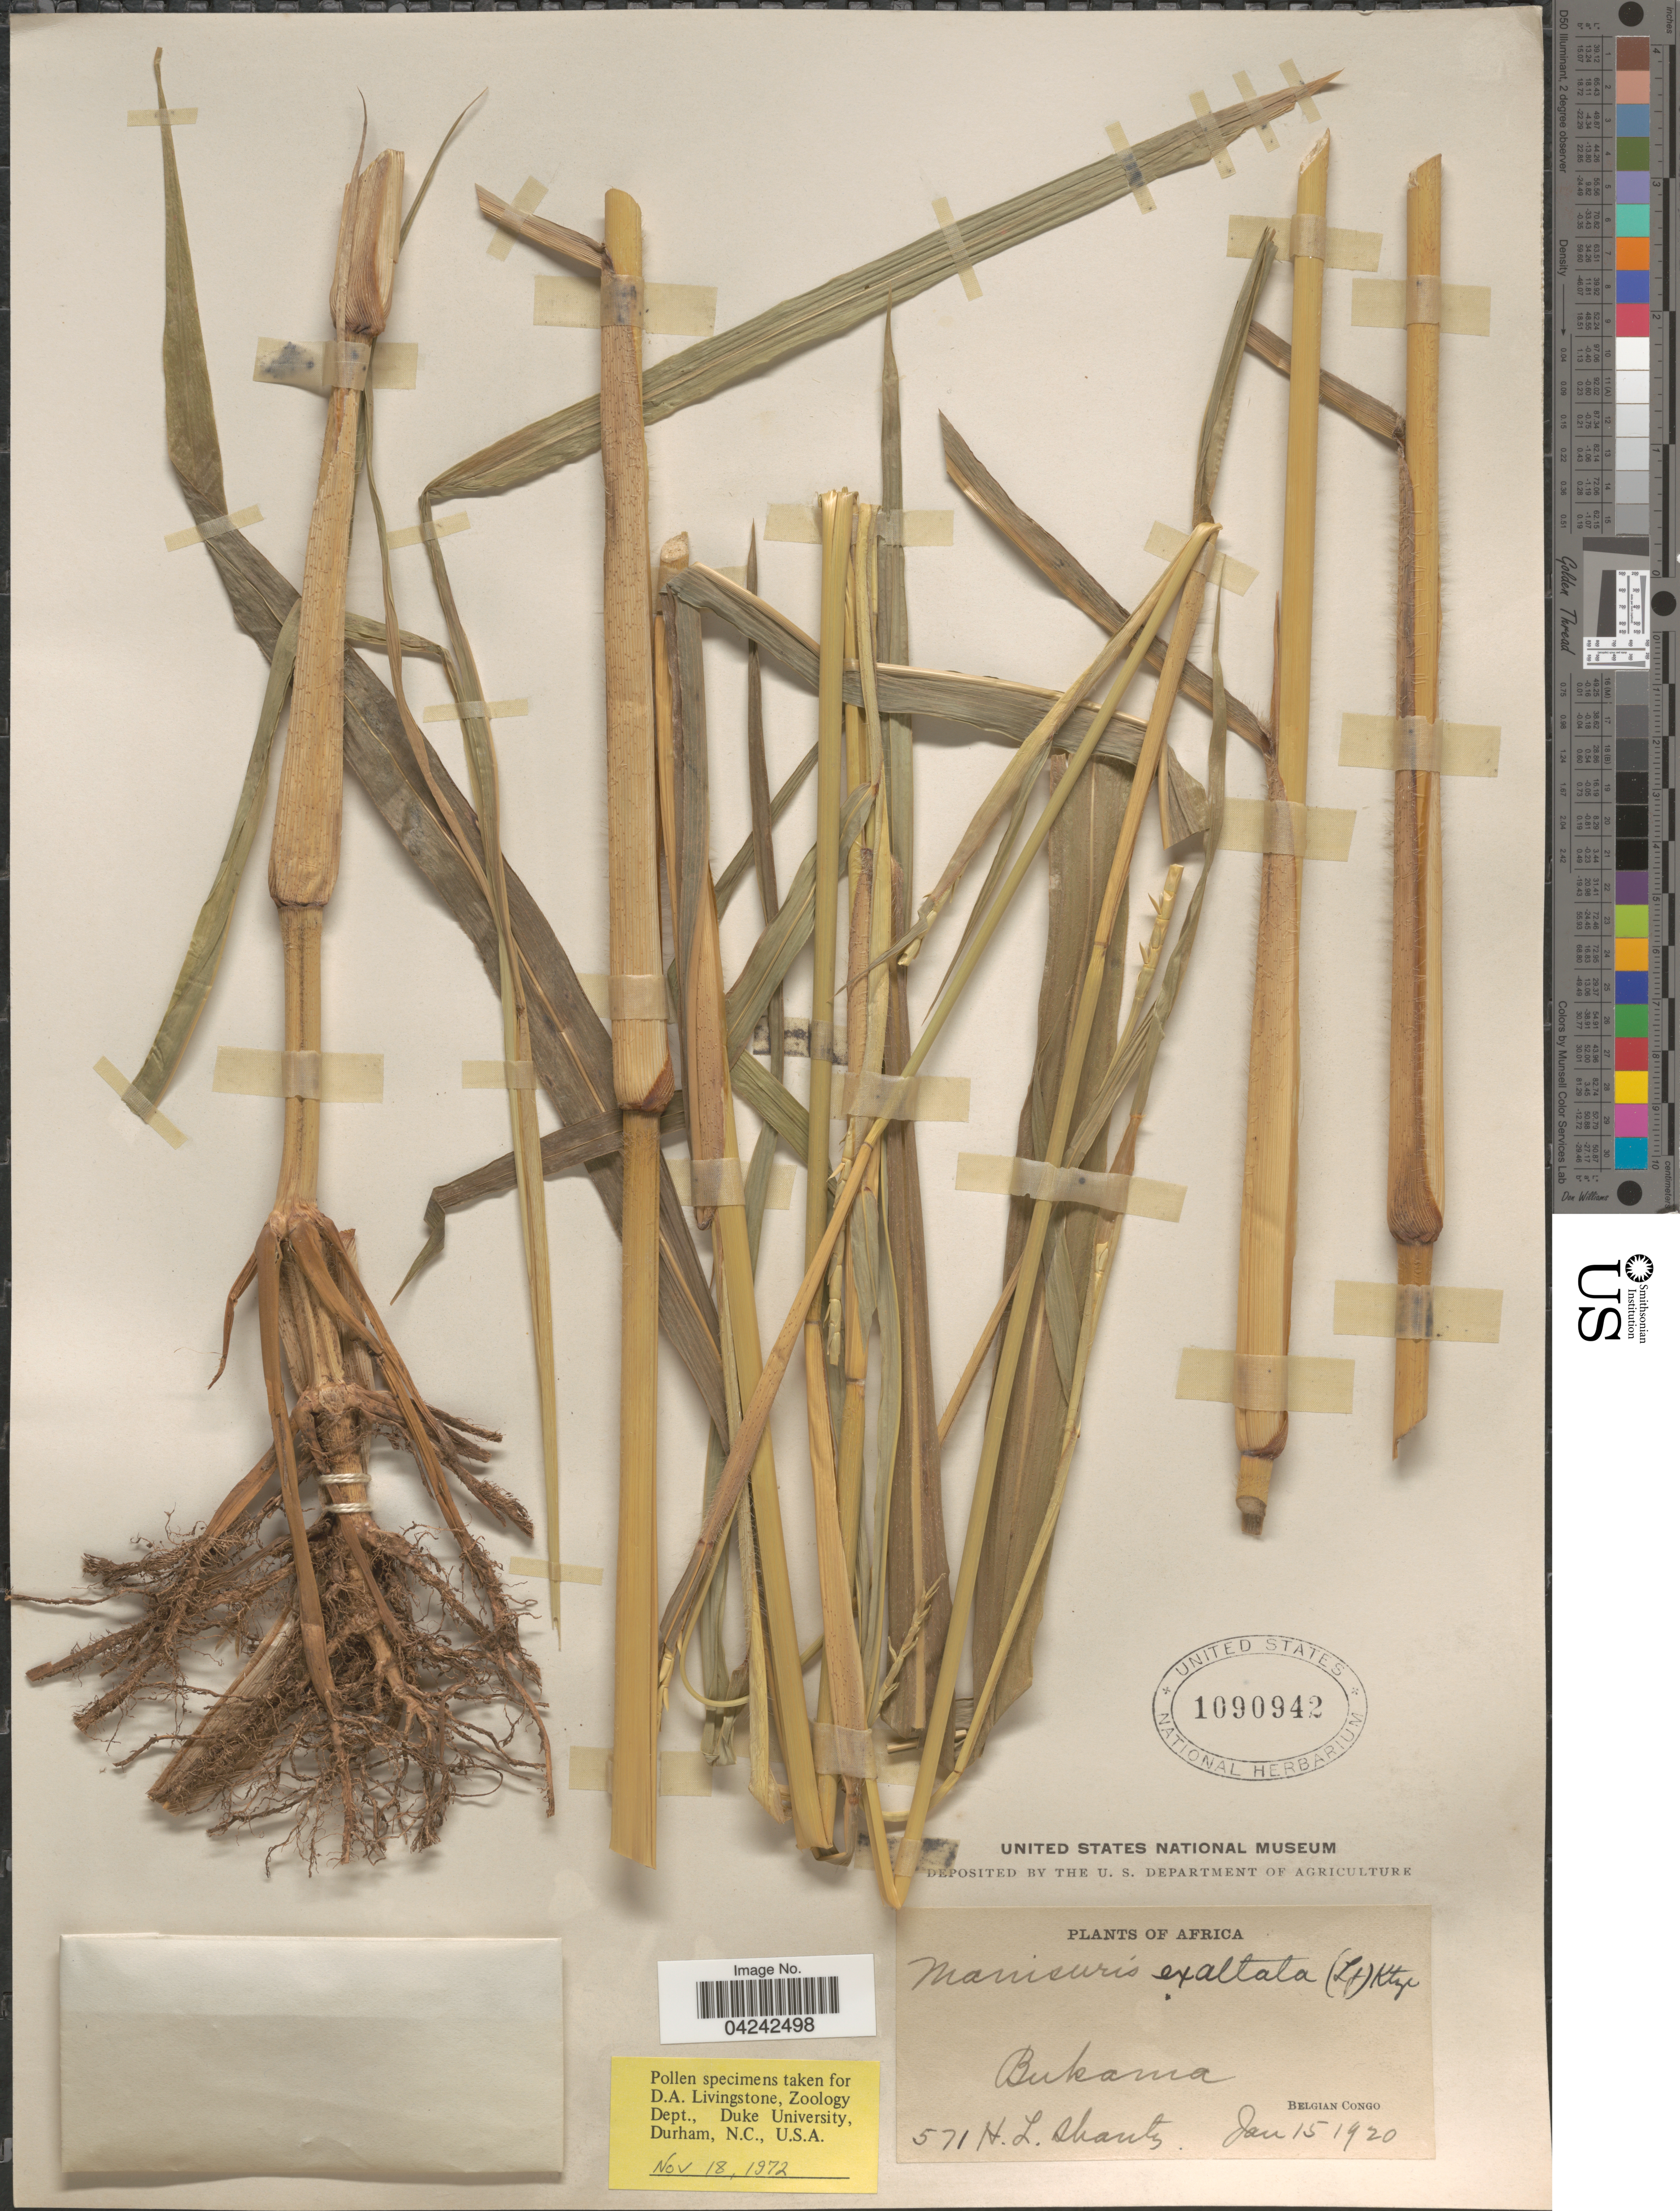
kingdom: Plantae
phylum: Tracheophyta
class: Liliopsida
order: Poales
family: Poaceae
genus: Rottboellia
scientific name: Rottboellia cochinchinensis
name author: (Lour.) Clayton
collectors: H. Shantz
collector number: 571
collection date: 1920-01-15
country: Congo, Democratic Republic of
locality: Bukama. Belgian Congo.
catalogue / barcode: US 1090942